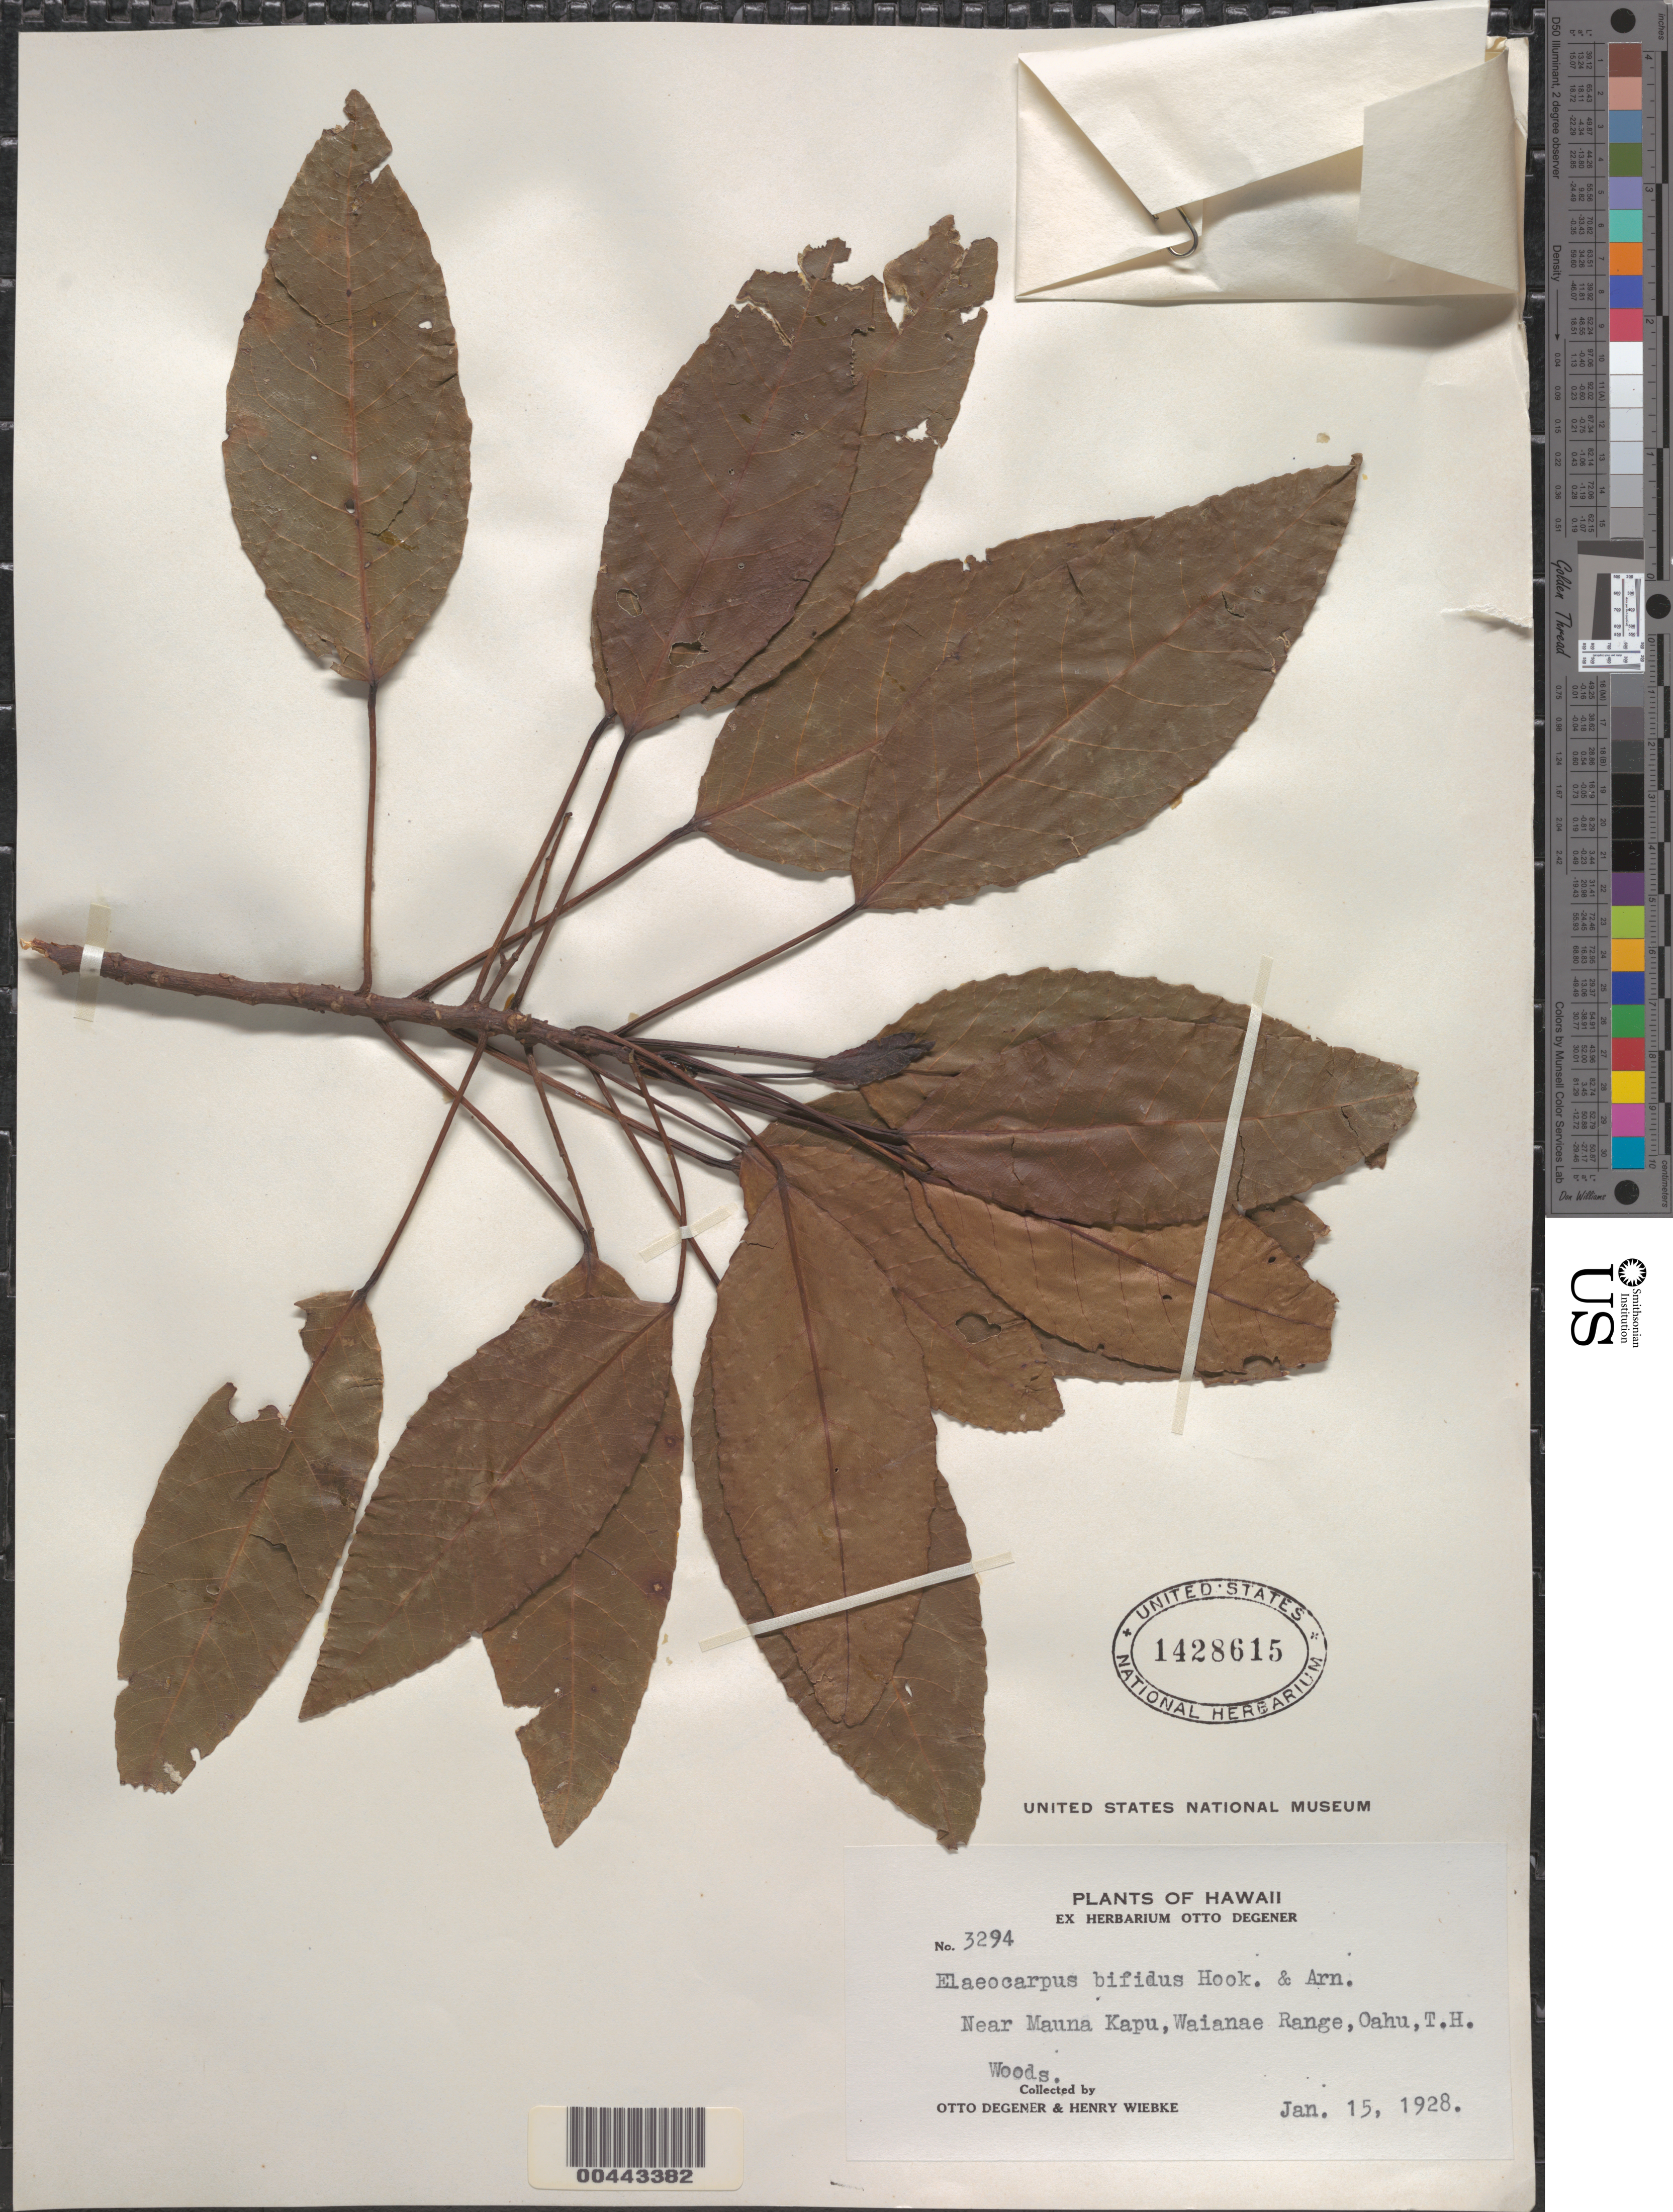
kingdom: Plantae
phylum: Tracheophyta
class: Magnoliopsida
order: Oxalidales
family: Elaeocarpaceae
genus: Elaeocarpus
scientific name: Elaeocarpus bifidus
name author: Hook. & Arn.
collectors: O. Degener & H. Wiebke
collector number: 3294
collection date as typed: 15 Jan 1928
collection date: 1928-01-15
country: United States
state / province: Hawaii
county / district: Honolulu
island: Oahu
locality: Near Mauna Kapu, Waianae Range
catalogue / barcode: US 1428615